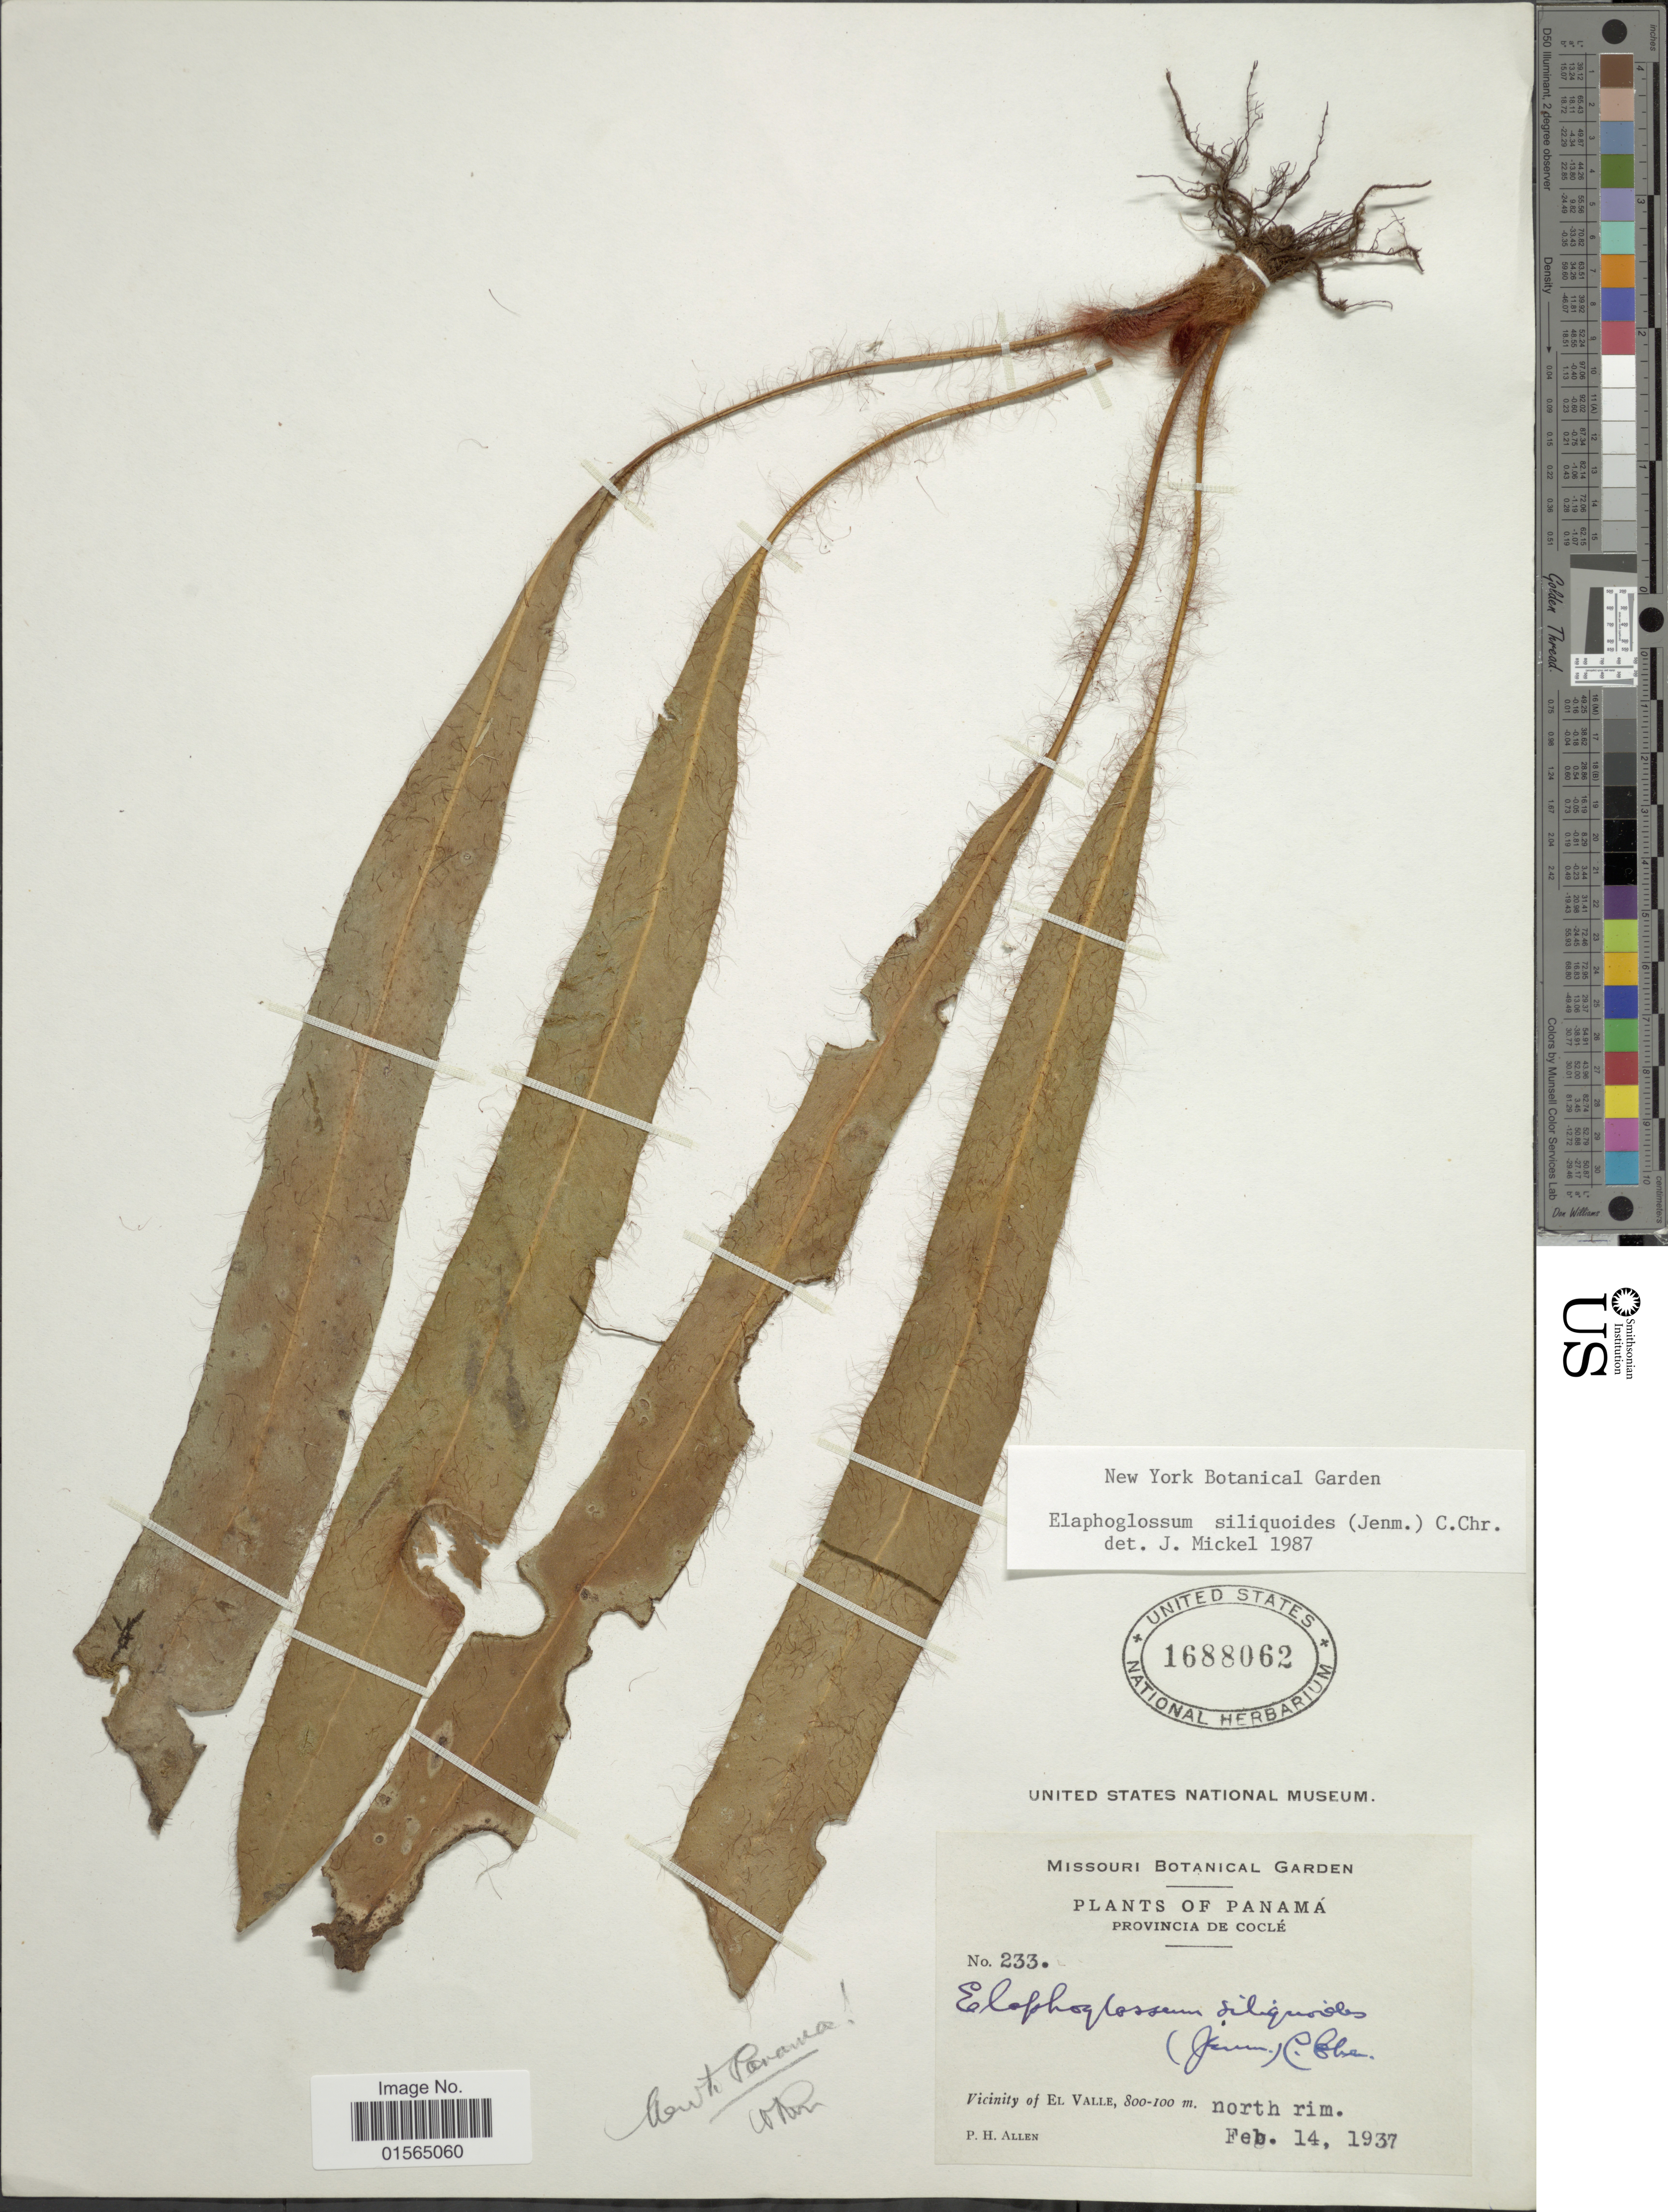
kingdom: Plantae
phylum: Tracheophyta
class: Polypodiopsida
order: Polypodiales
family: Dryopteridaceae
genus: Elaphoglossum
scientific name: Elaphoglossum siliquoides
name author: (Jenman) C. Chr.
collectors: P. H. Allen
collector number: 233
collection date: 1937-02-14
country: Panama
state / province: Coclé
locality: Vicinity of El Valle, north rim.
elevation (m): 100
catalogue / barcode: US 1688062